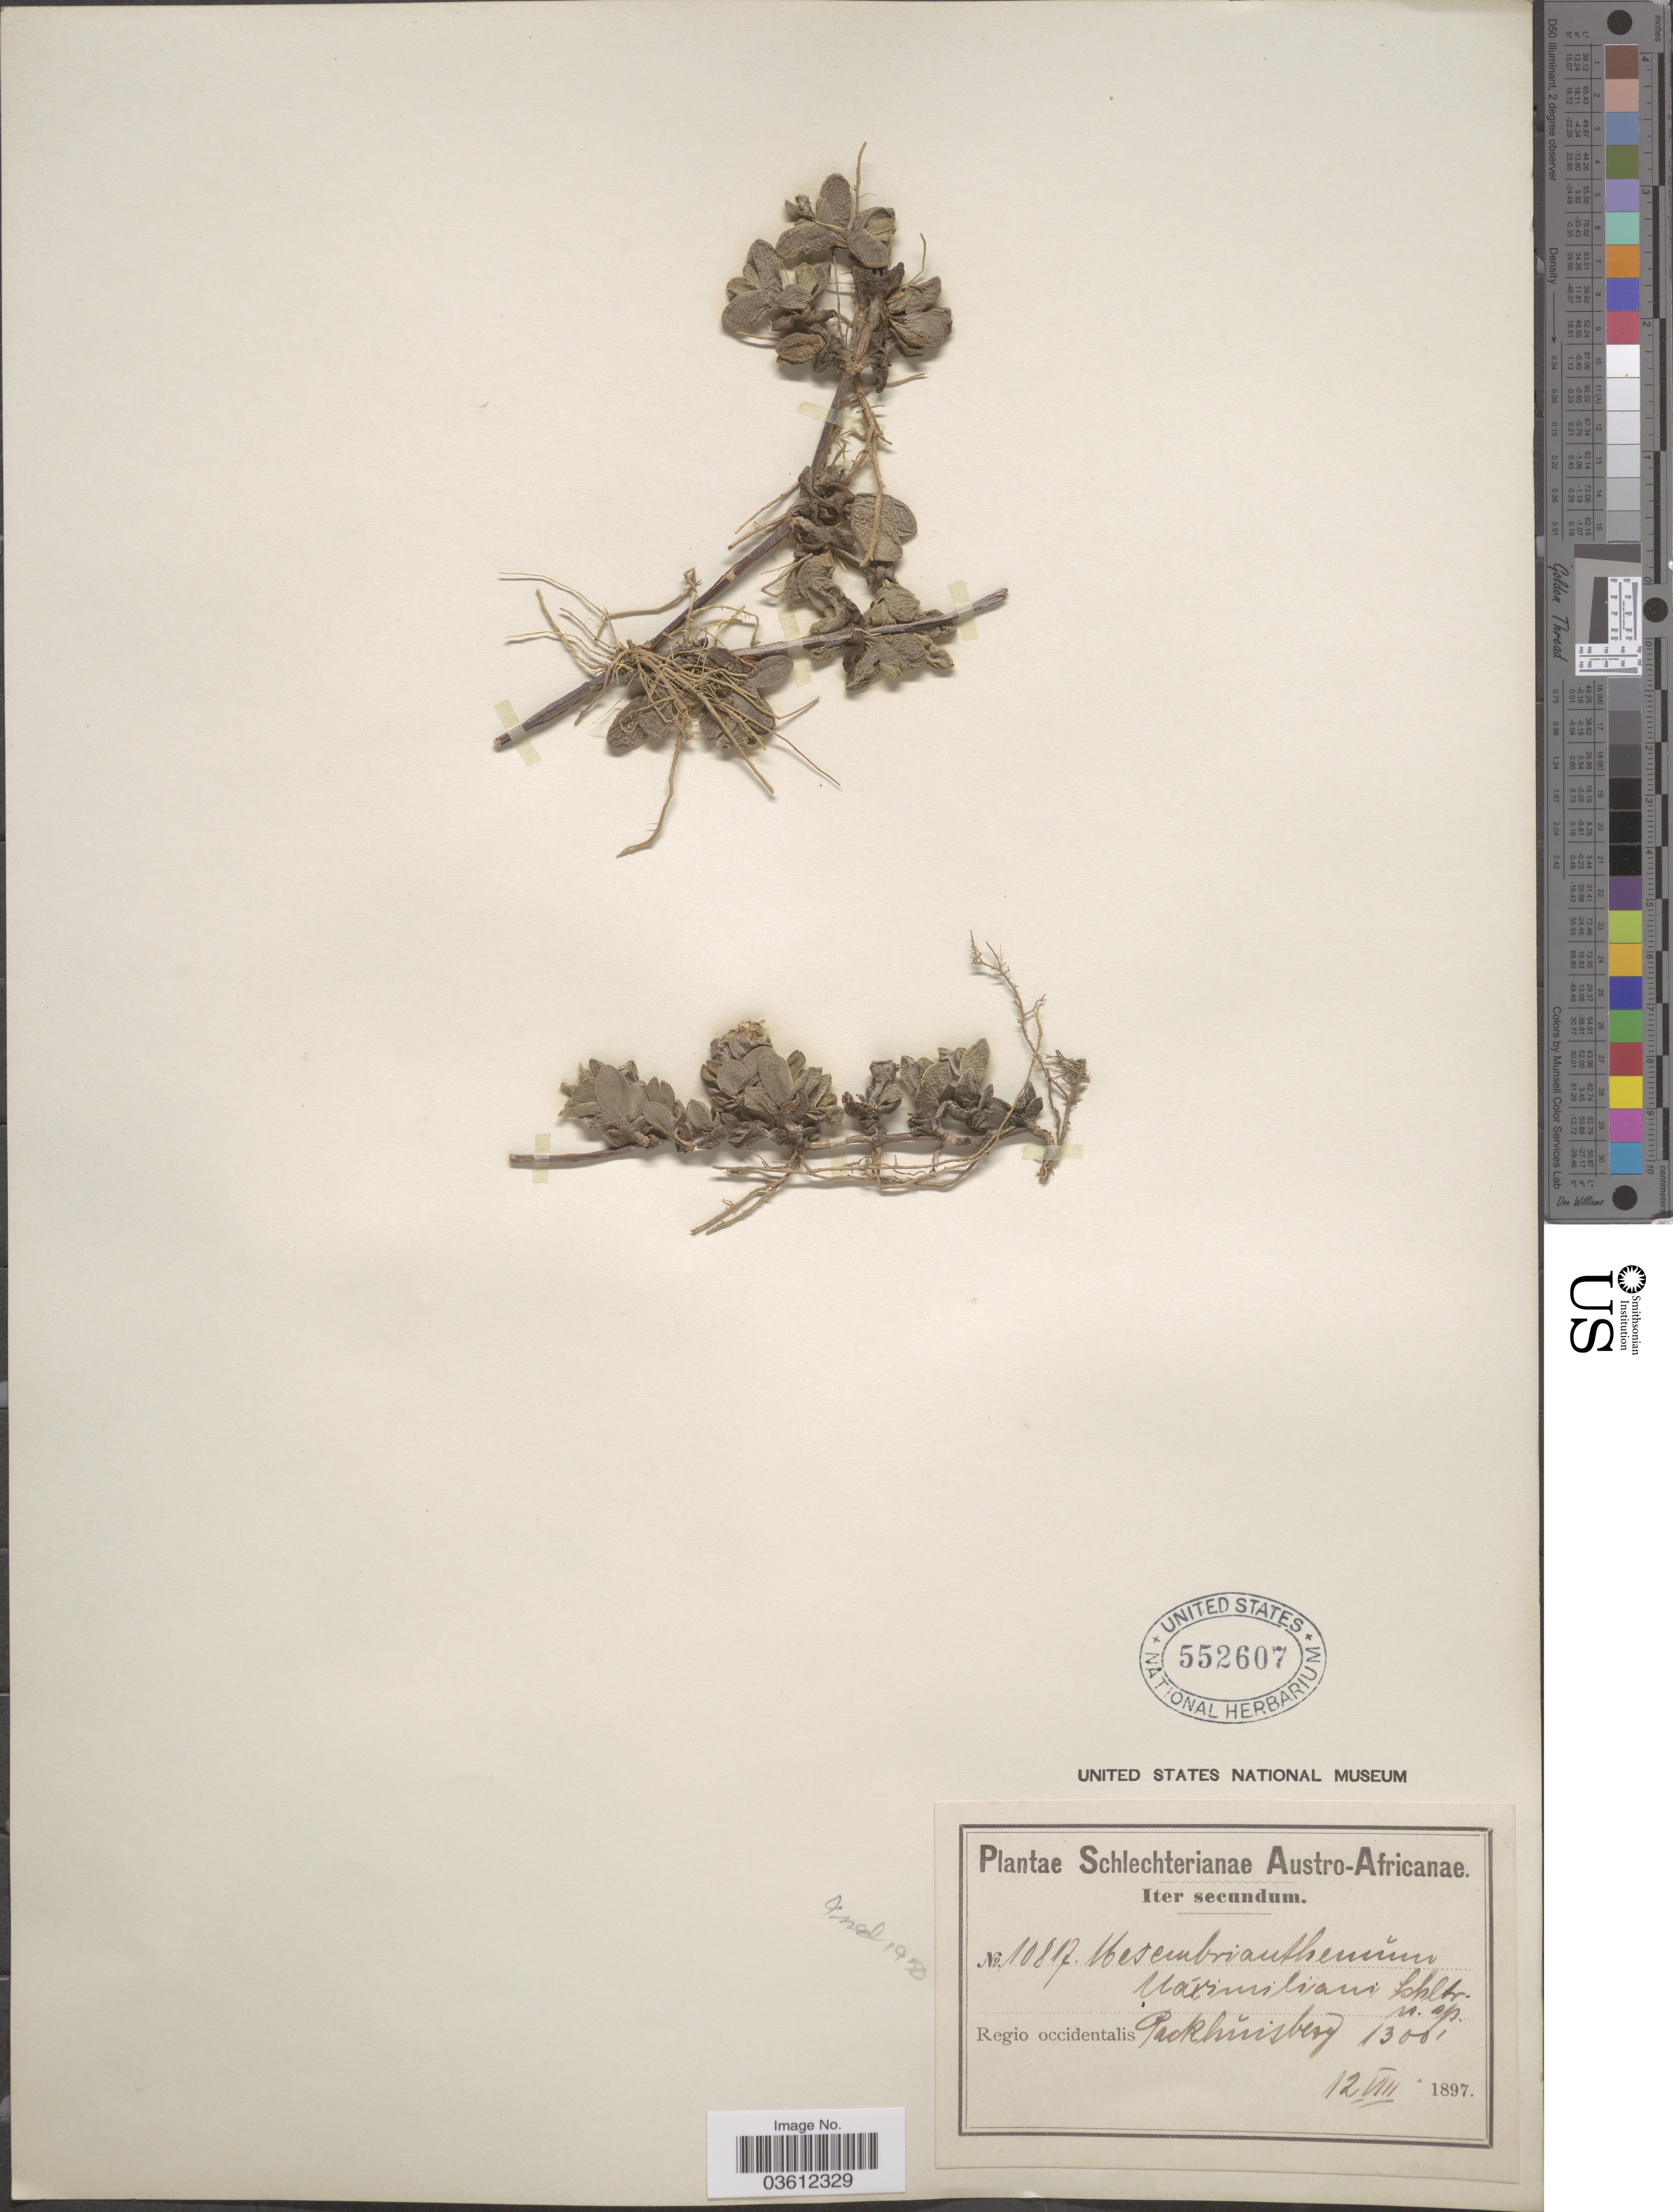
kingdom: Plantae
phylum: Tracheophyta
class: Magnoliopsida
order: Caryophyllales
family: Aizoaceae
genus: Mesembryanthemum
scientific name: Mesembryanthemum maximiliani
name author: Schltr. & A. Berger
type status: Isotype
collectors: Schlechter, --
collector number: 10817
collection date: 1897-08-12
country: South Africa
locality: Austro-Africanae. Regio occidentalis Packhuisberg.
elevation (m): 396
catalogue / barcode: US 552607